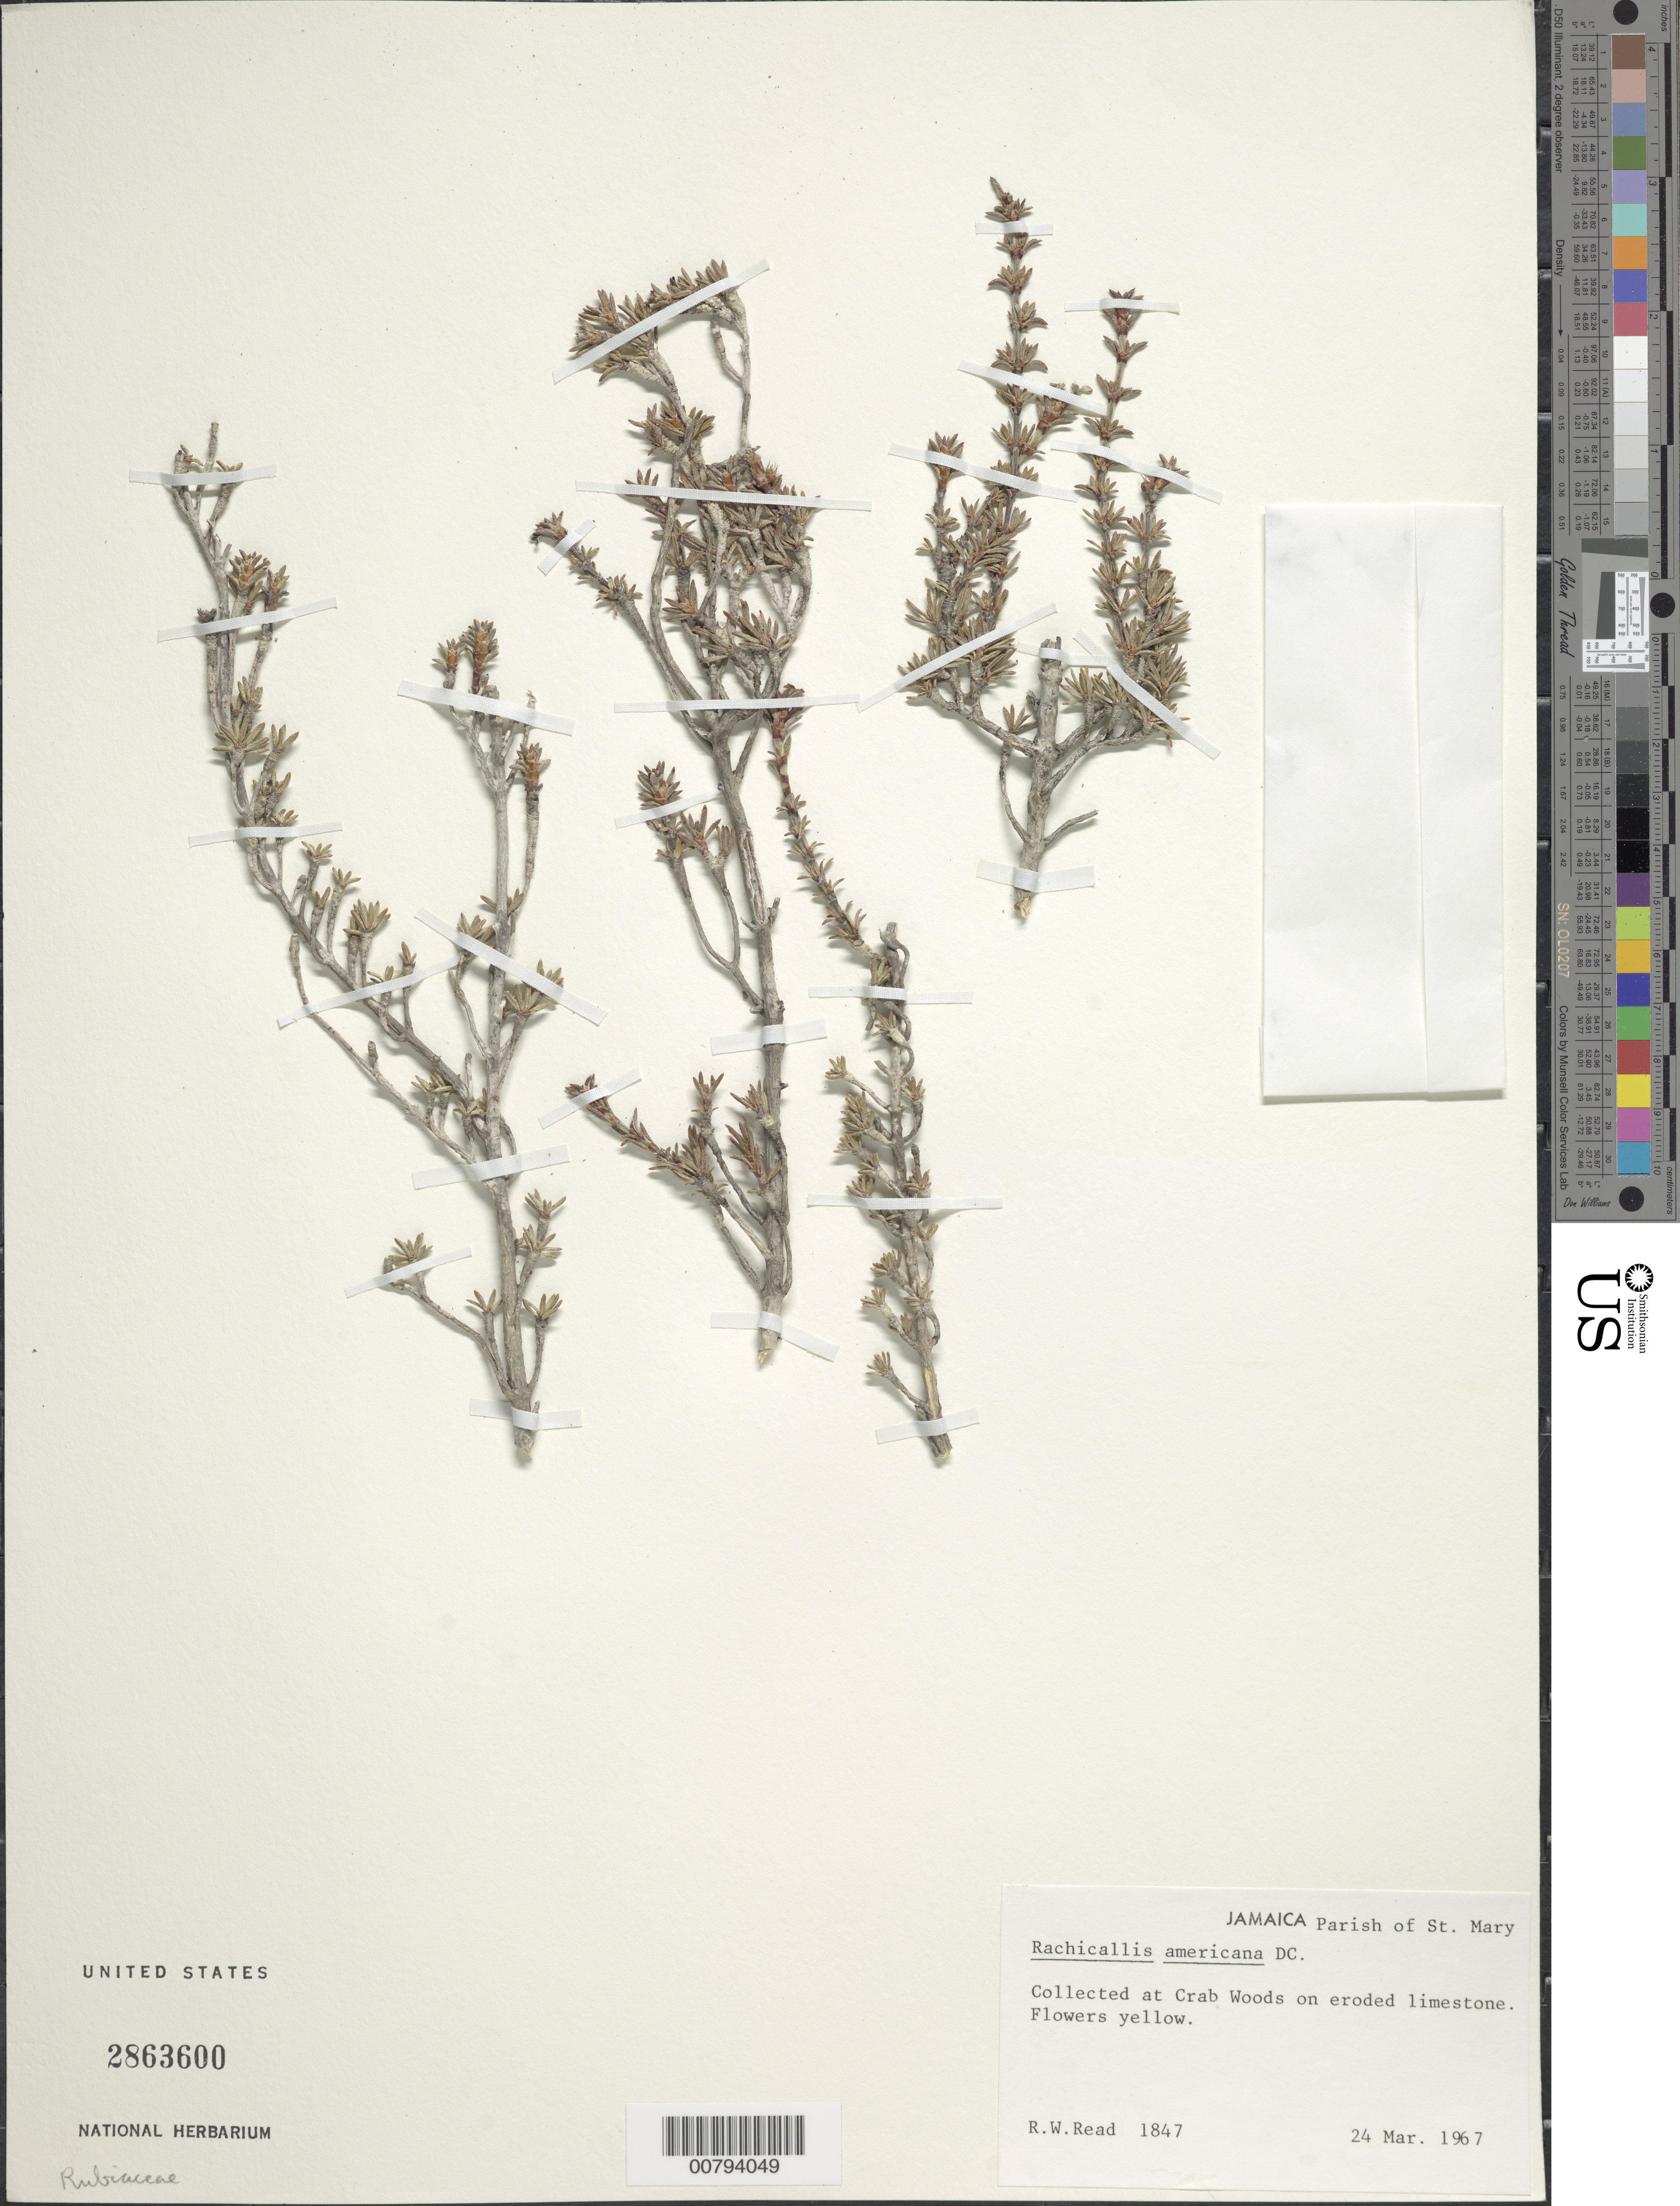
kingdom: Plantae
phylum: Tracheophyta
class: Magnoliopsida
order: Gentianales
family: Rubiaceae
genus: Rachicallis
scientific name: Rachicallis americana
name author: (Jacq.) Hitchc.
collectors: R. W. Read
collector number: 1847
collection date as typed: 24 Mar 1967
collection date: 1967-03-24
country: Jamaica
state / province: Saint Mary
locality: Crab Woods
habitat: Eroded limestone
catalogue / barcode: US 2863600